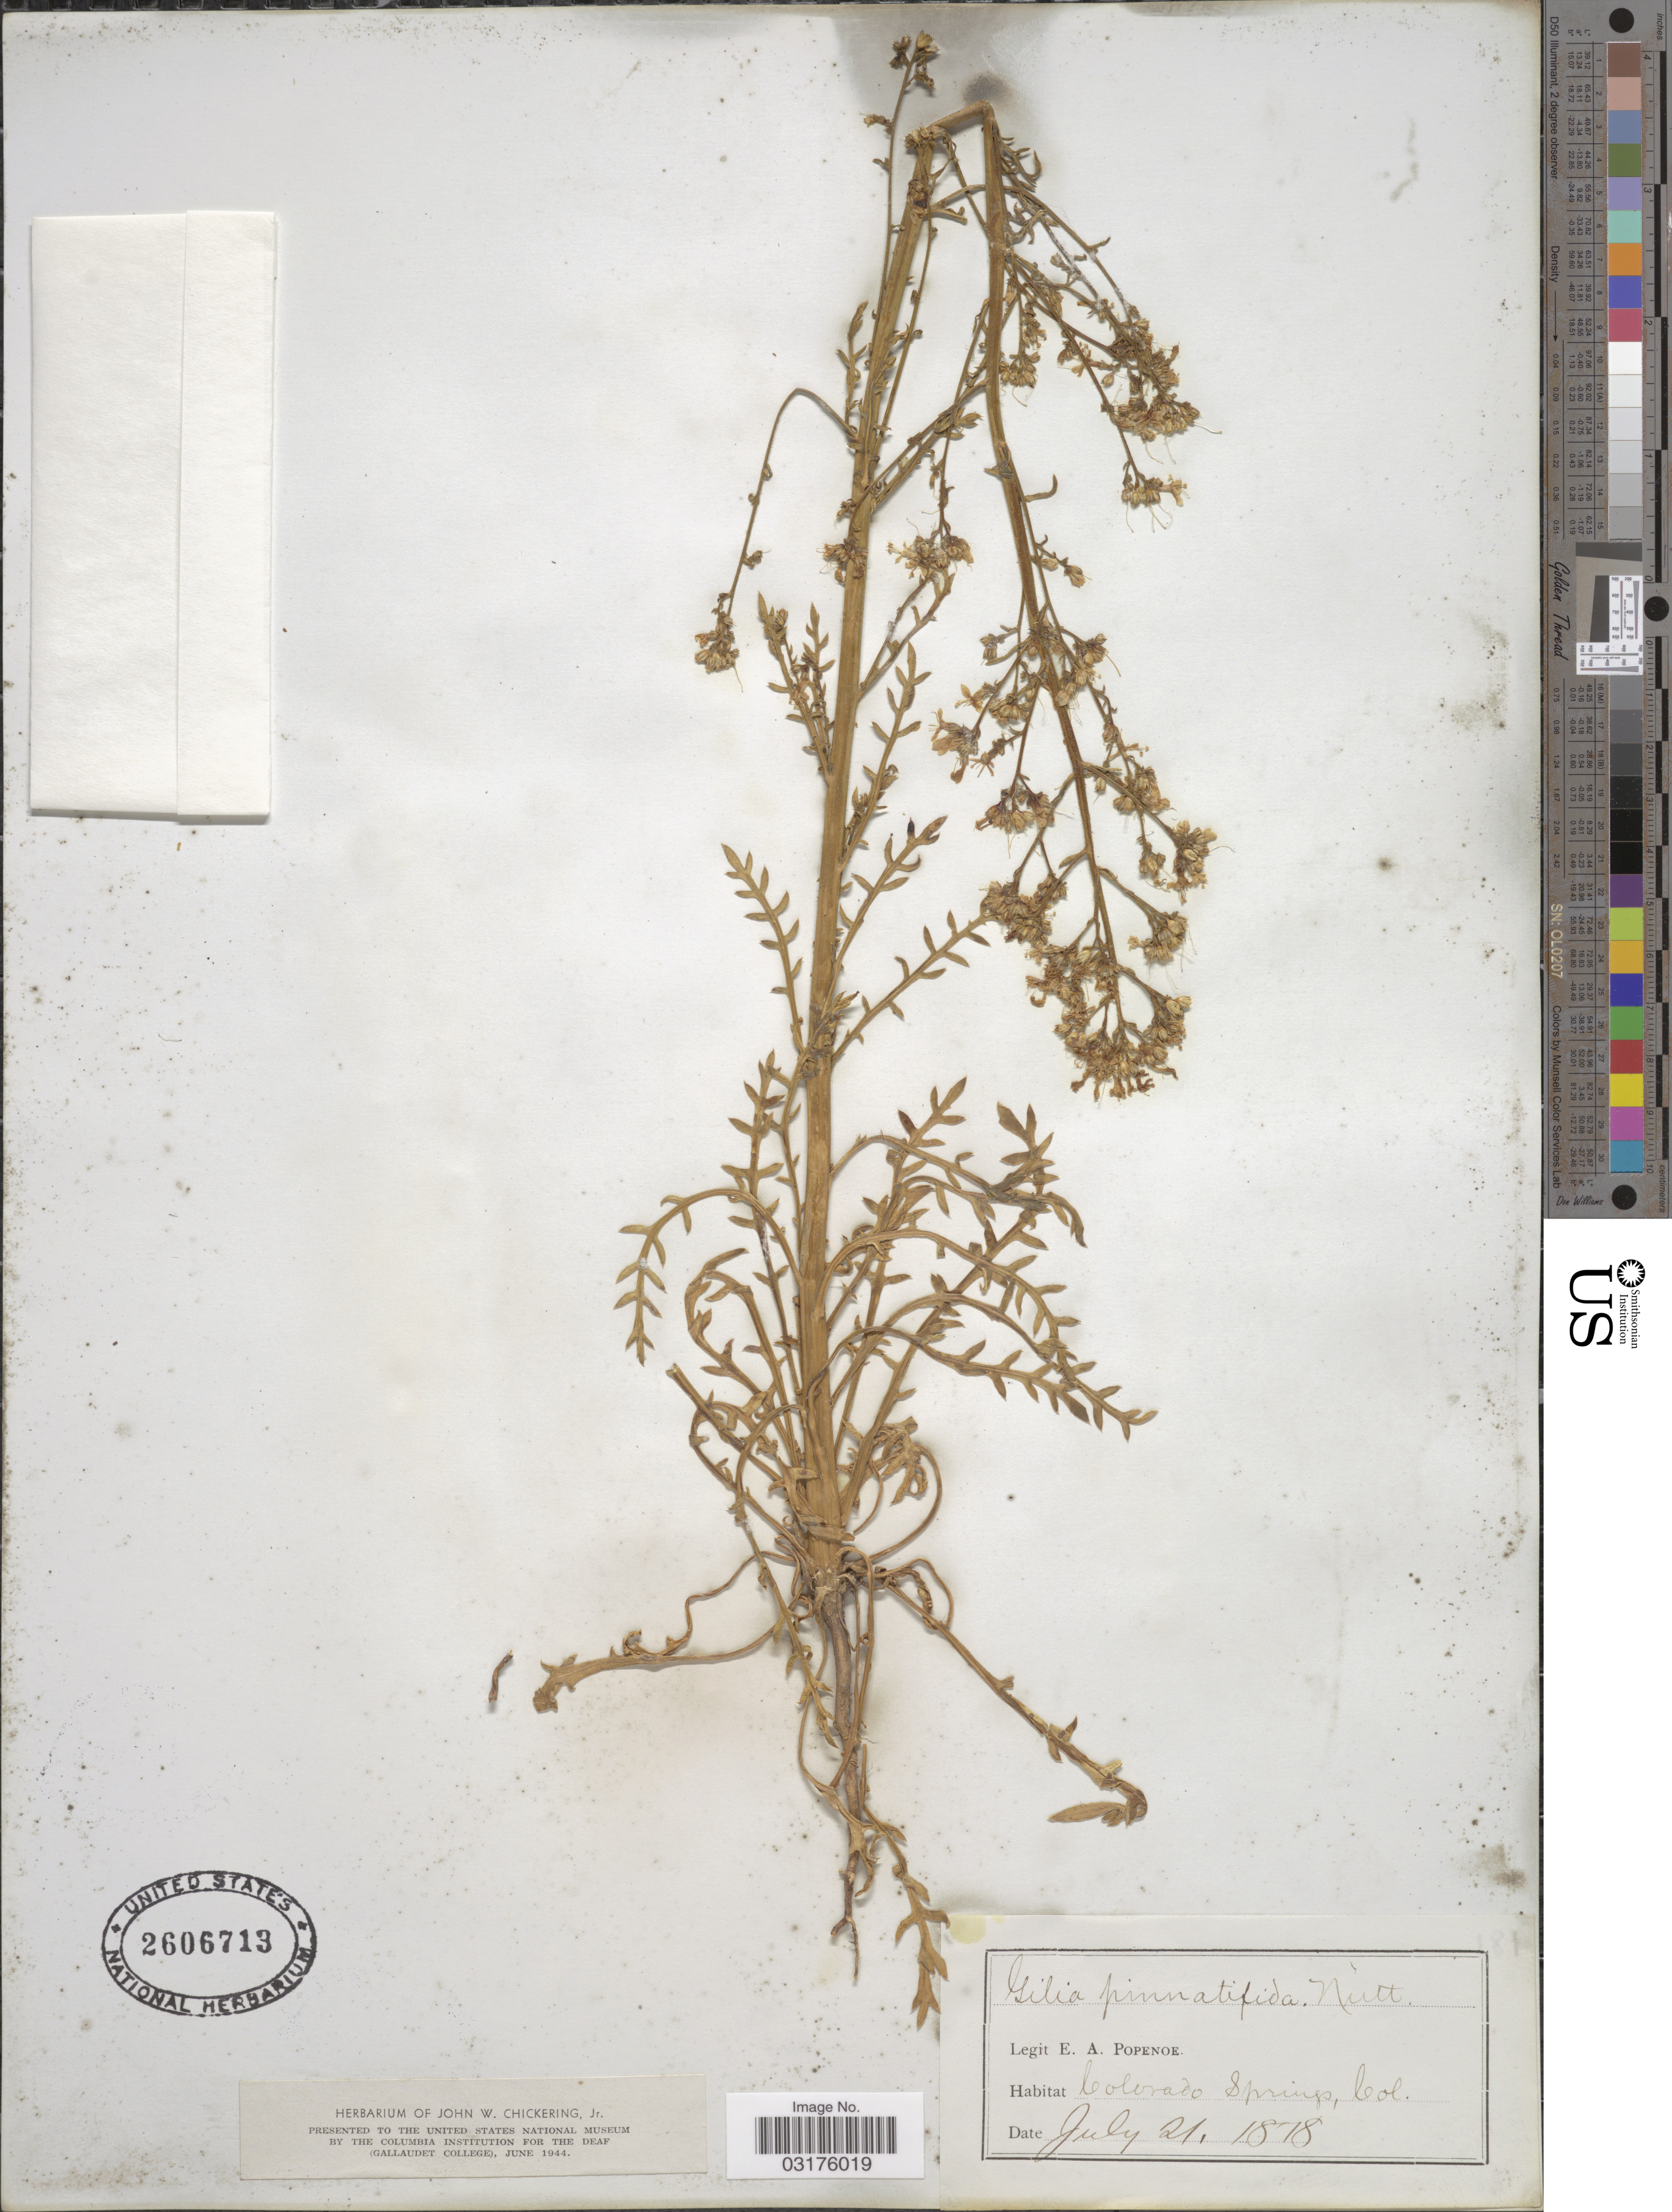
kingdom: Plantae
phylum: Tracheophyta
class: Magnoliopsida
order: Ericales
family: Polemoniaceae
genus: Aliciella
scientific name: Aliciella pinnatifida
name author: (Nutt. ex A. Gray) J.M. Porter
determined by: Strong, Mark T., (BOT), Smithsonian Institution - National Museum of Natural History (UNITED STATES)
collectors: E. A. Popenoe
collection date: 1878-07-21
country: United States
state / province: Colorado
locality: Colorado Springs.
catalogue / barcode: US 2606713